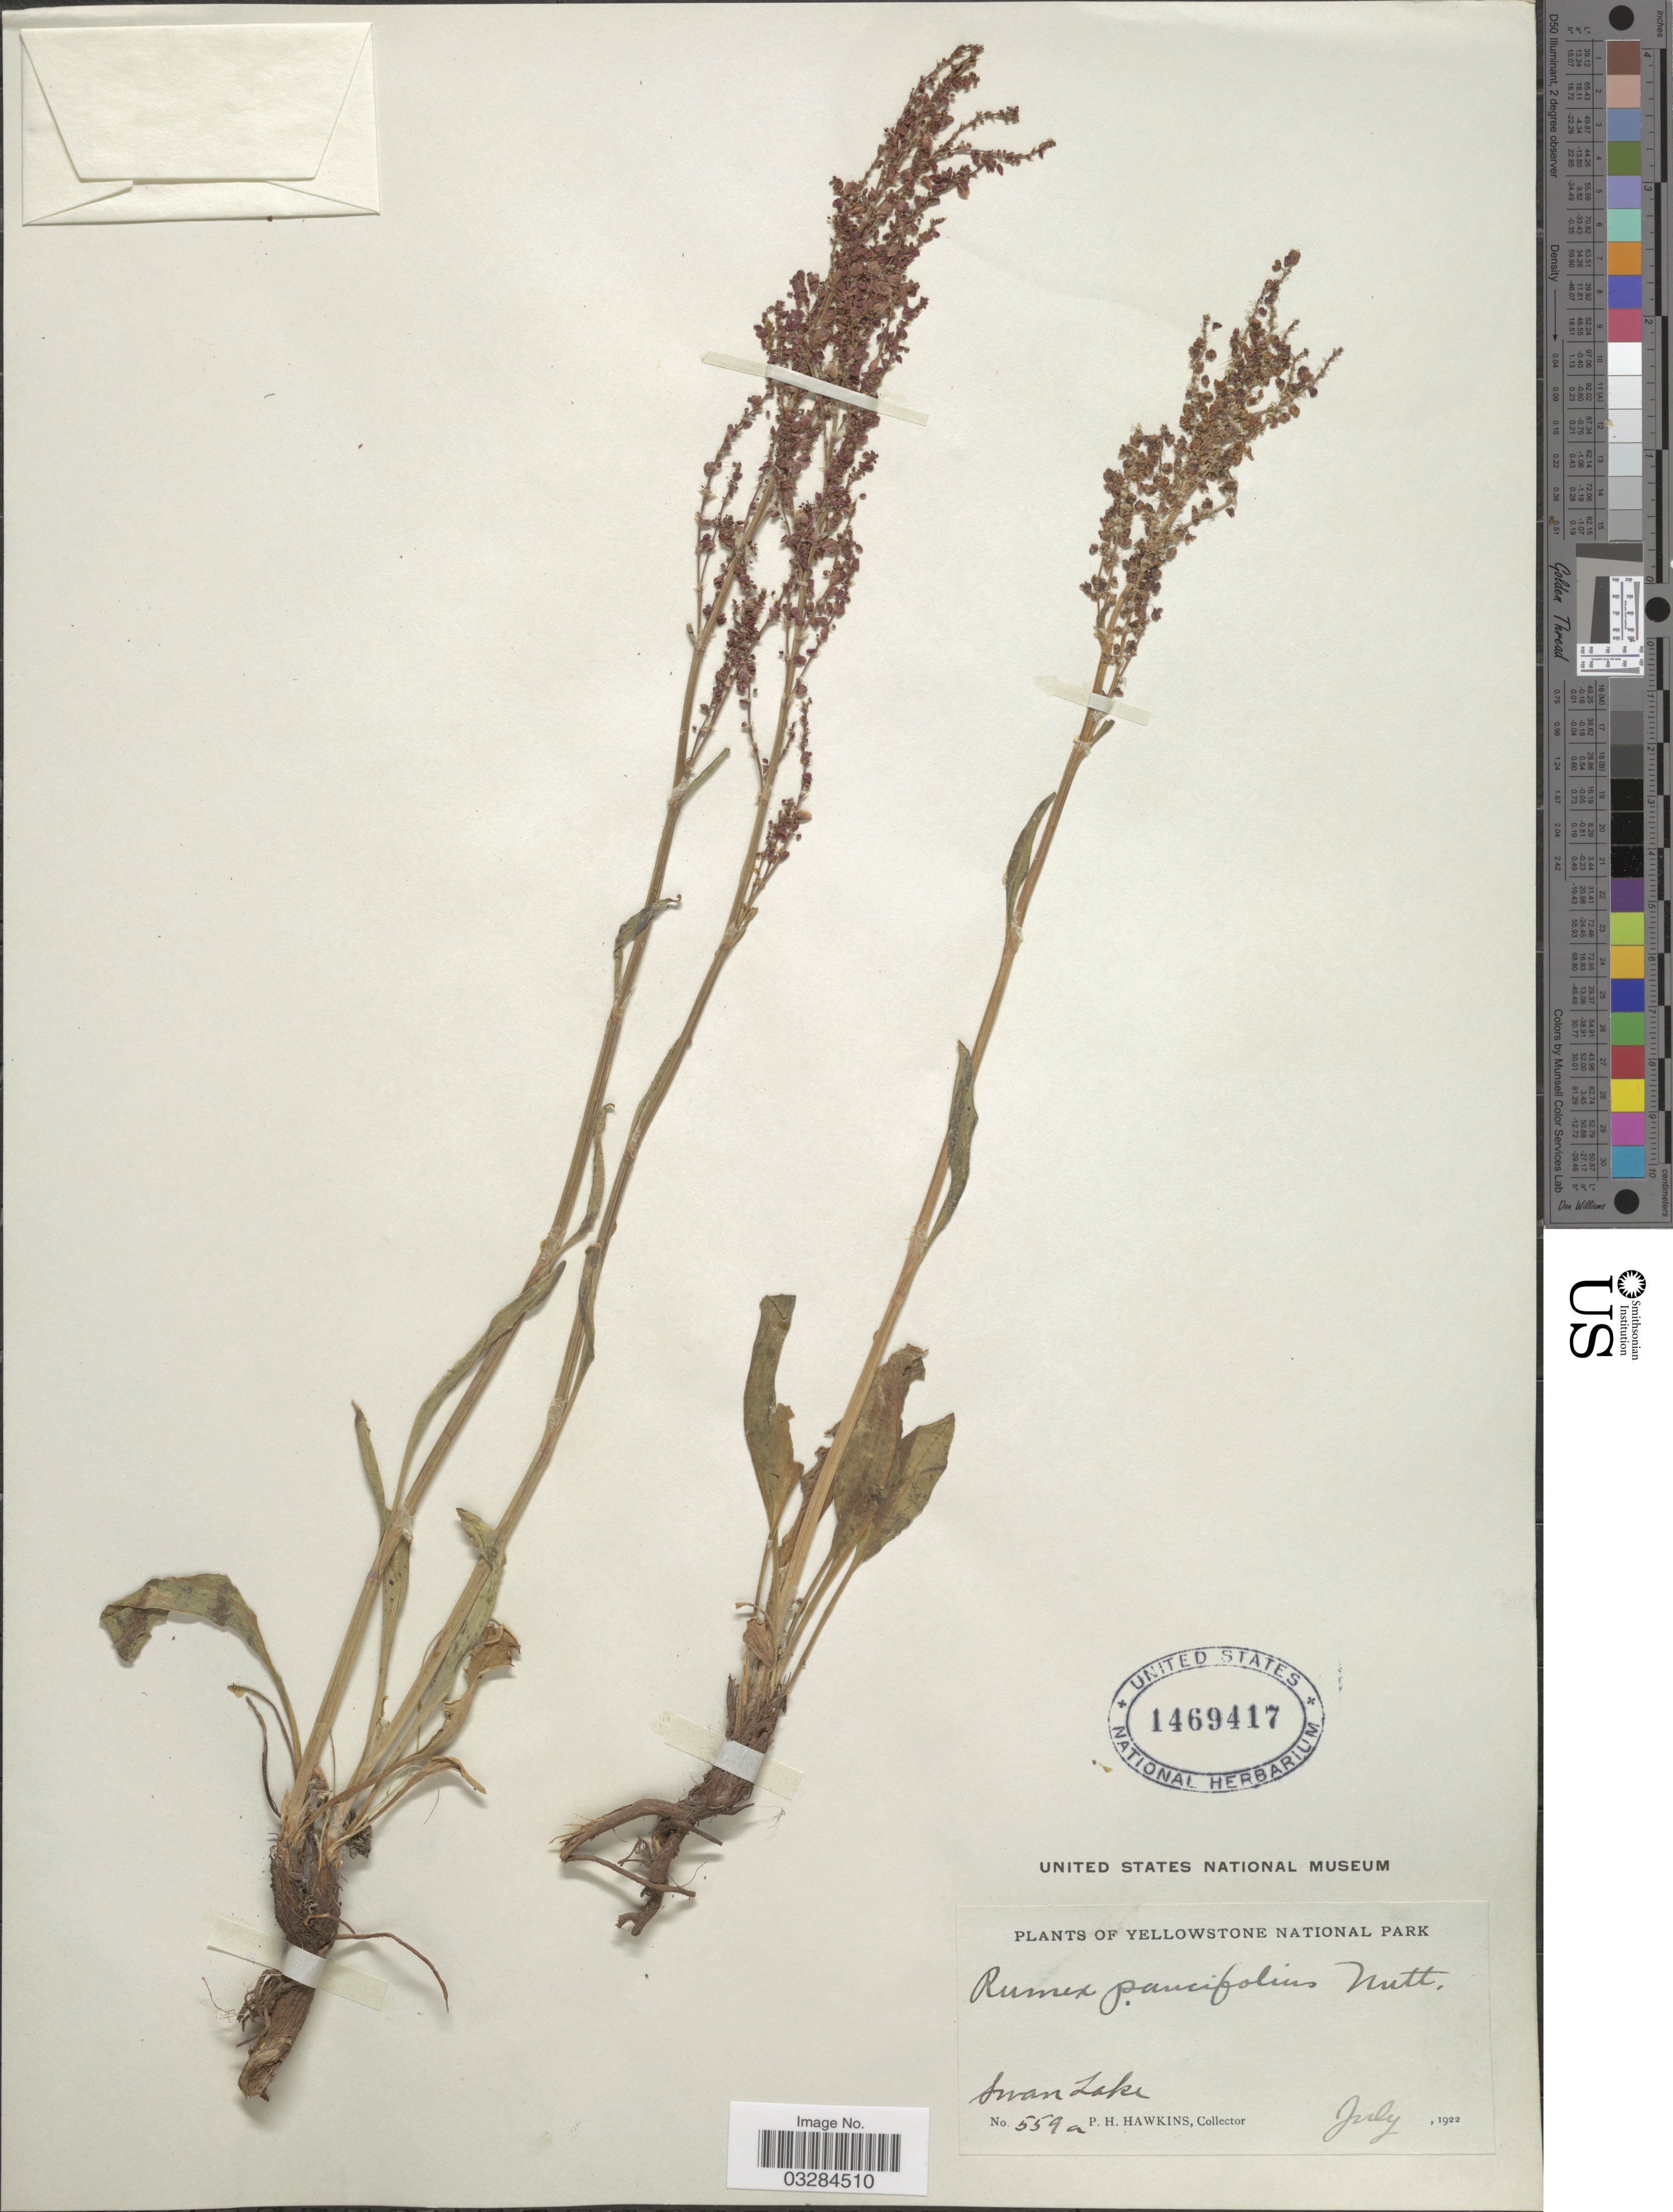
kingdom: Plantae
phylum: Tracheophyta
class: Magnoliopsida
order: Caryophyllales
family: Polygonaceae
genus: Rumex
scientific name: Rumex paucifolius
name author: Nutt.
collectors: P. Hawkins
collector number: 559a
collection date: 1922-07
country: United States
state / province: Wyoming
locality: Yellowstone National Park, Swan Lake.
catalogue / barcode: US 1469417